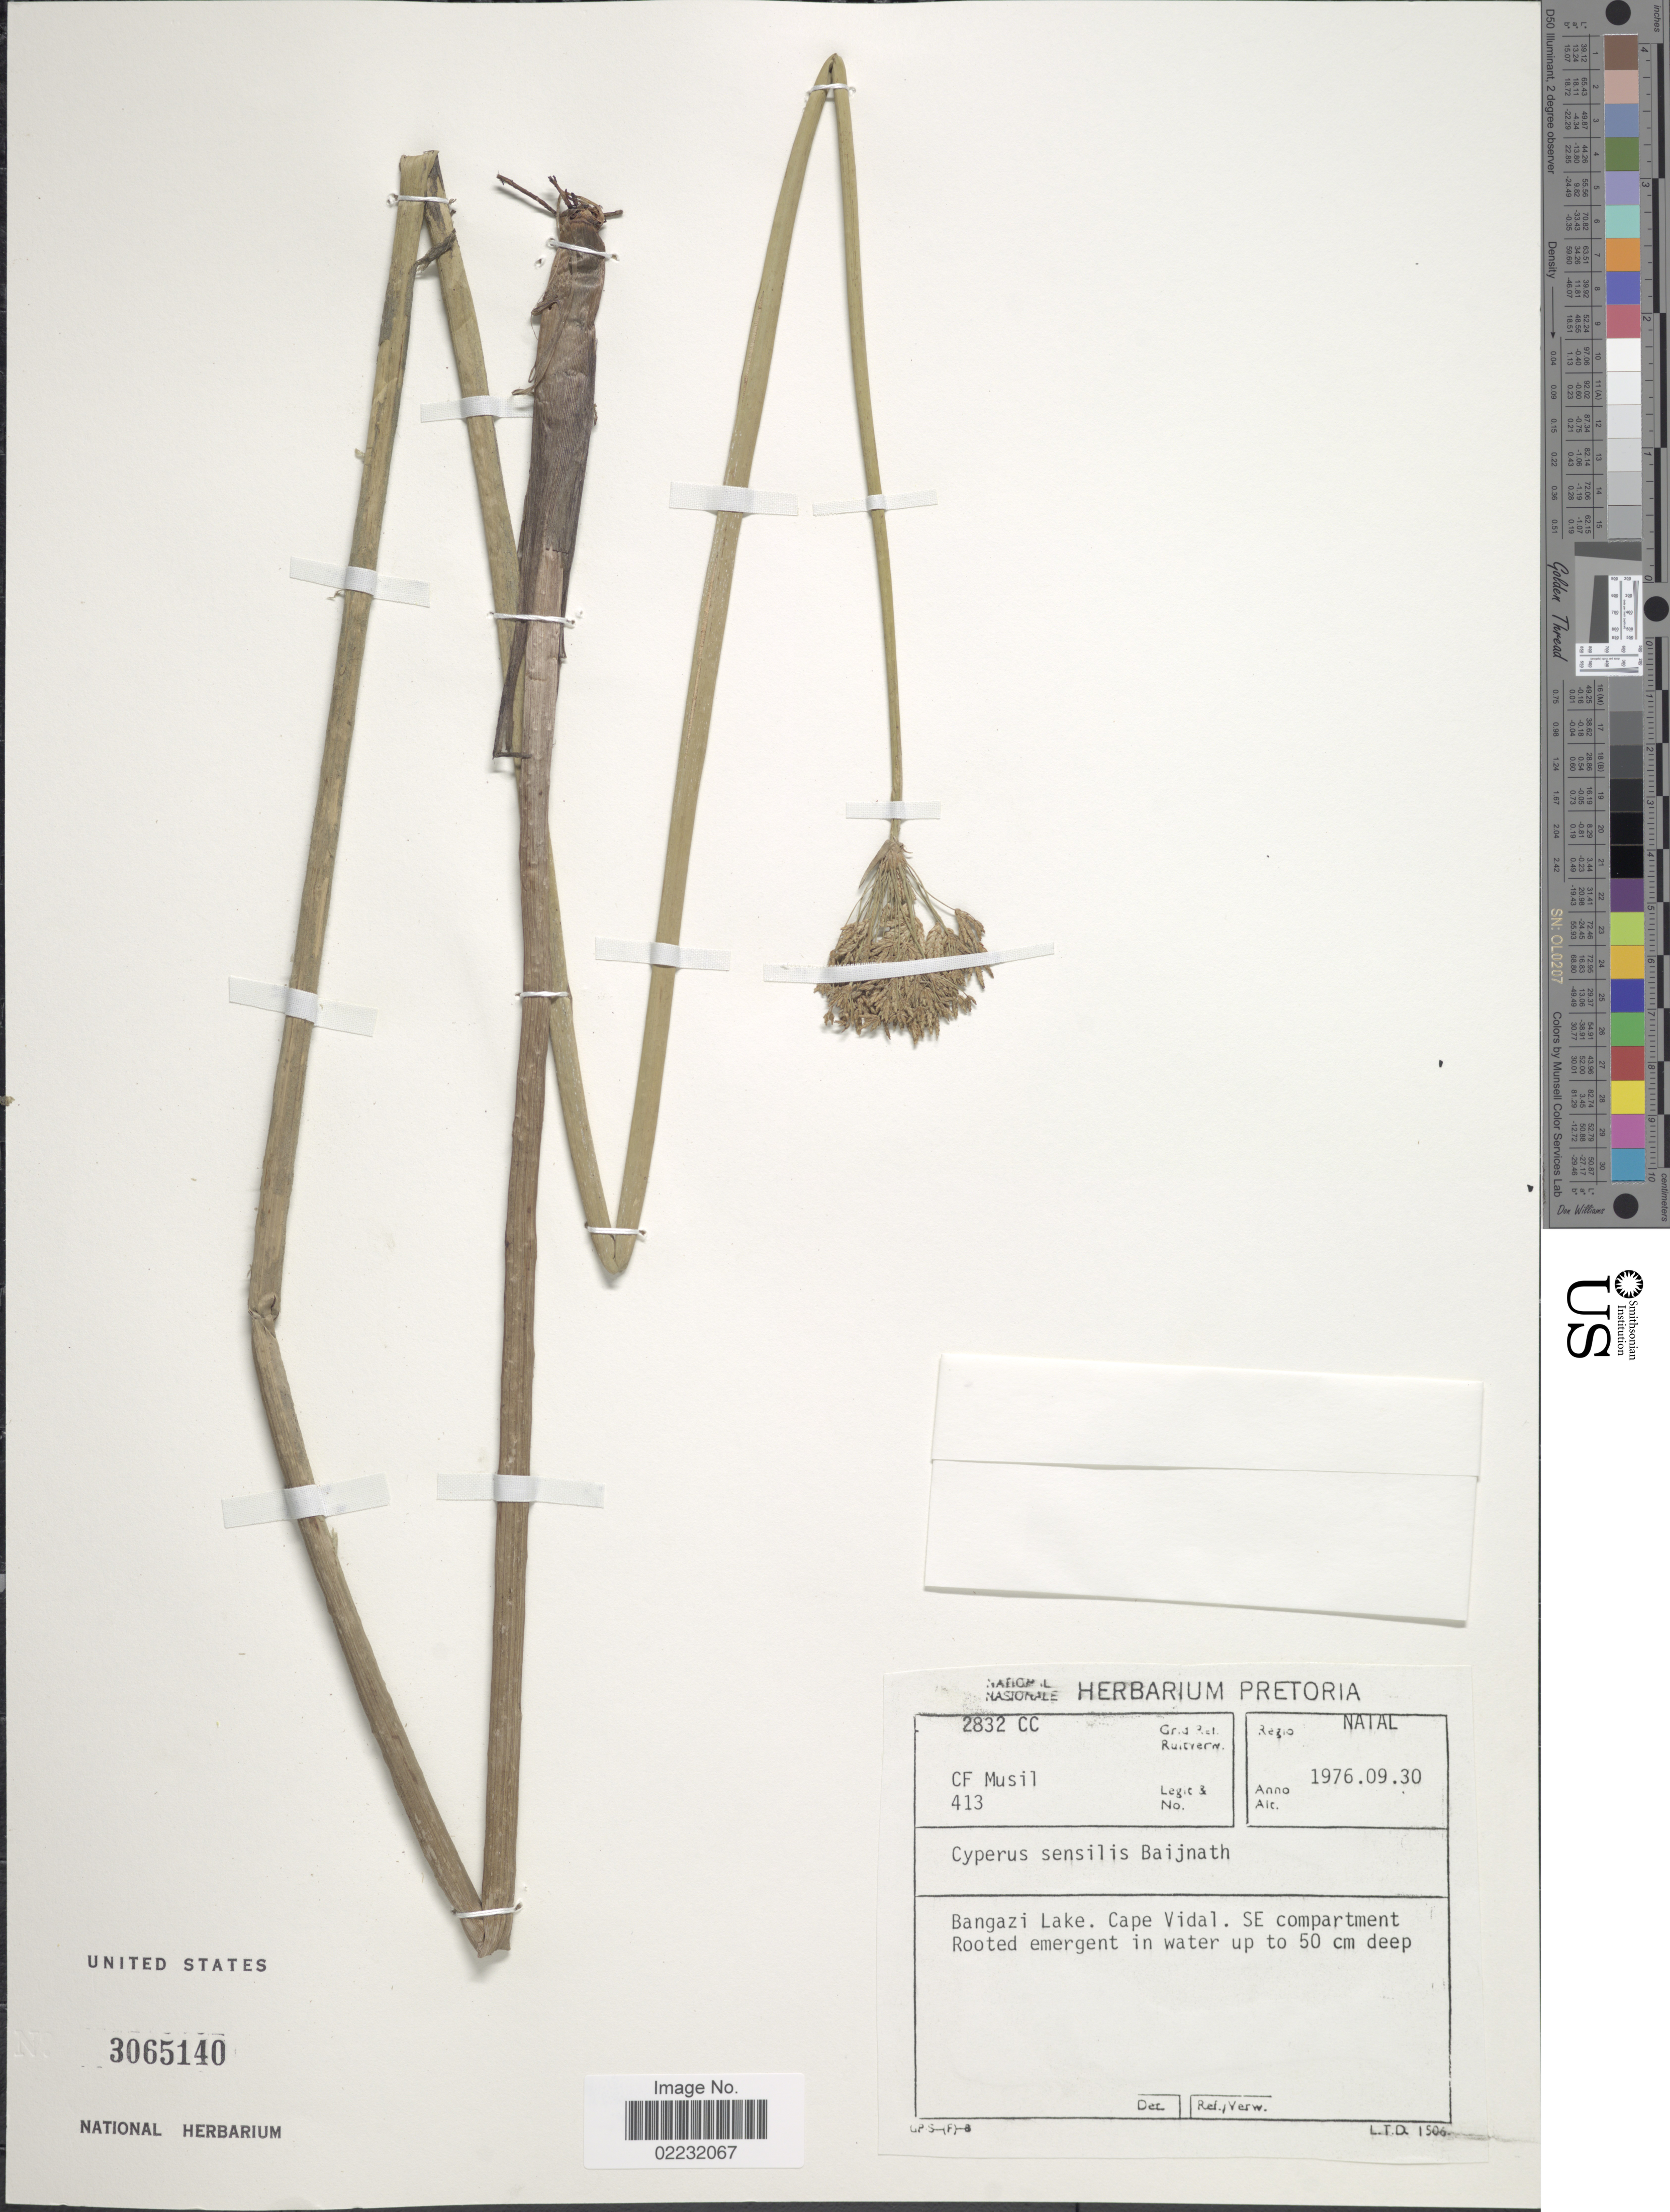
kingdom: Plantae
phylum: Tracheophyta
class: Liliopsida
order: Poales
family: Cyperaceae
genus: Cyperus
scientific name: Cyperus sensilis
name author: Baijnath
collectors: C. Musil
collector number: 413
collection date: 1976-09-30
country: South Africa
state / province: KwaZulu-Natal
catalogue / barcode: US 3065140